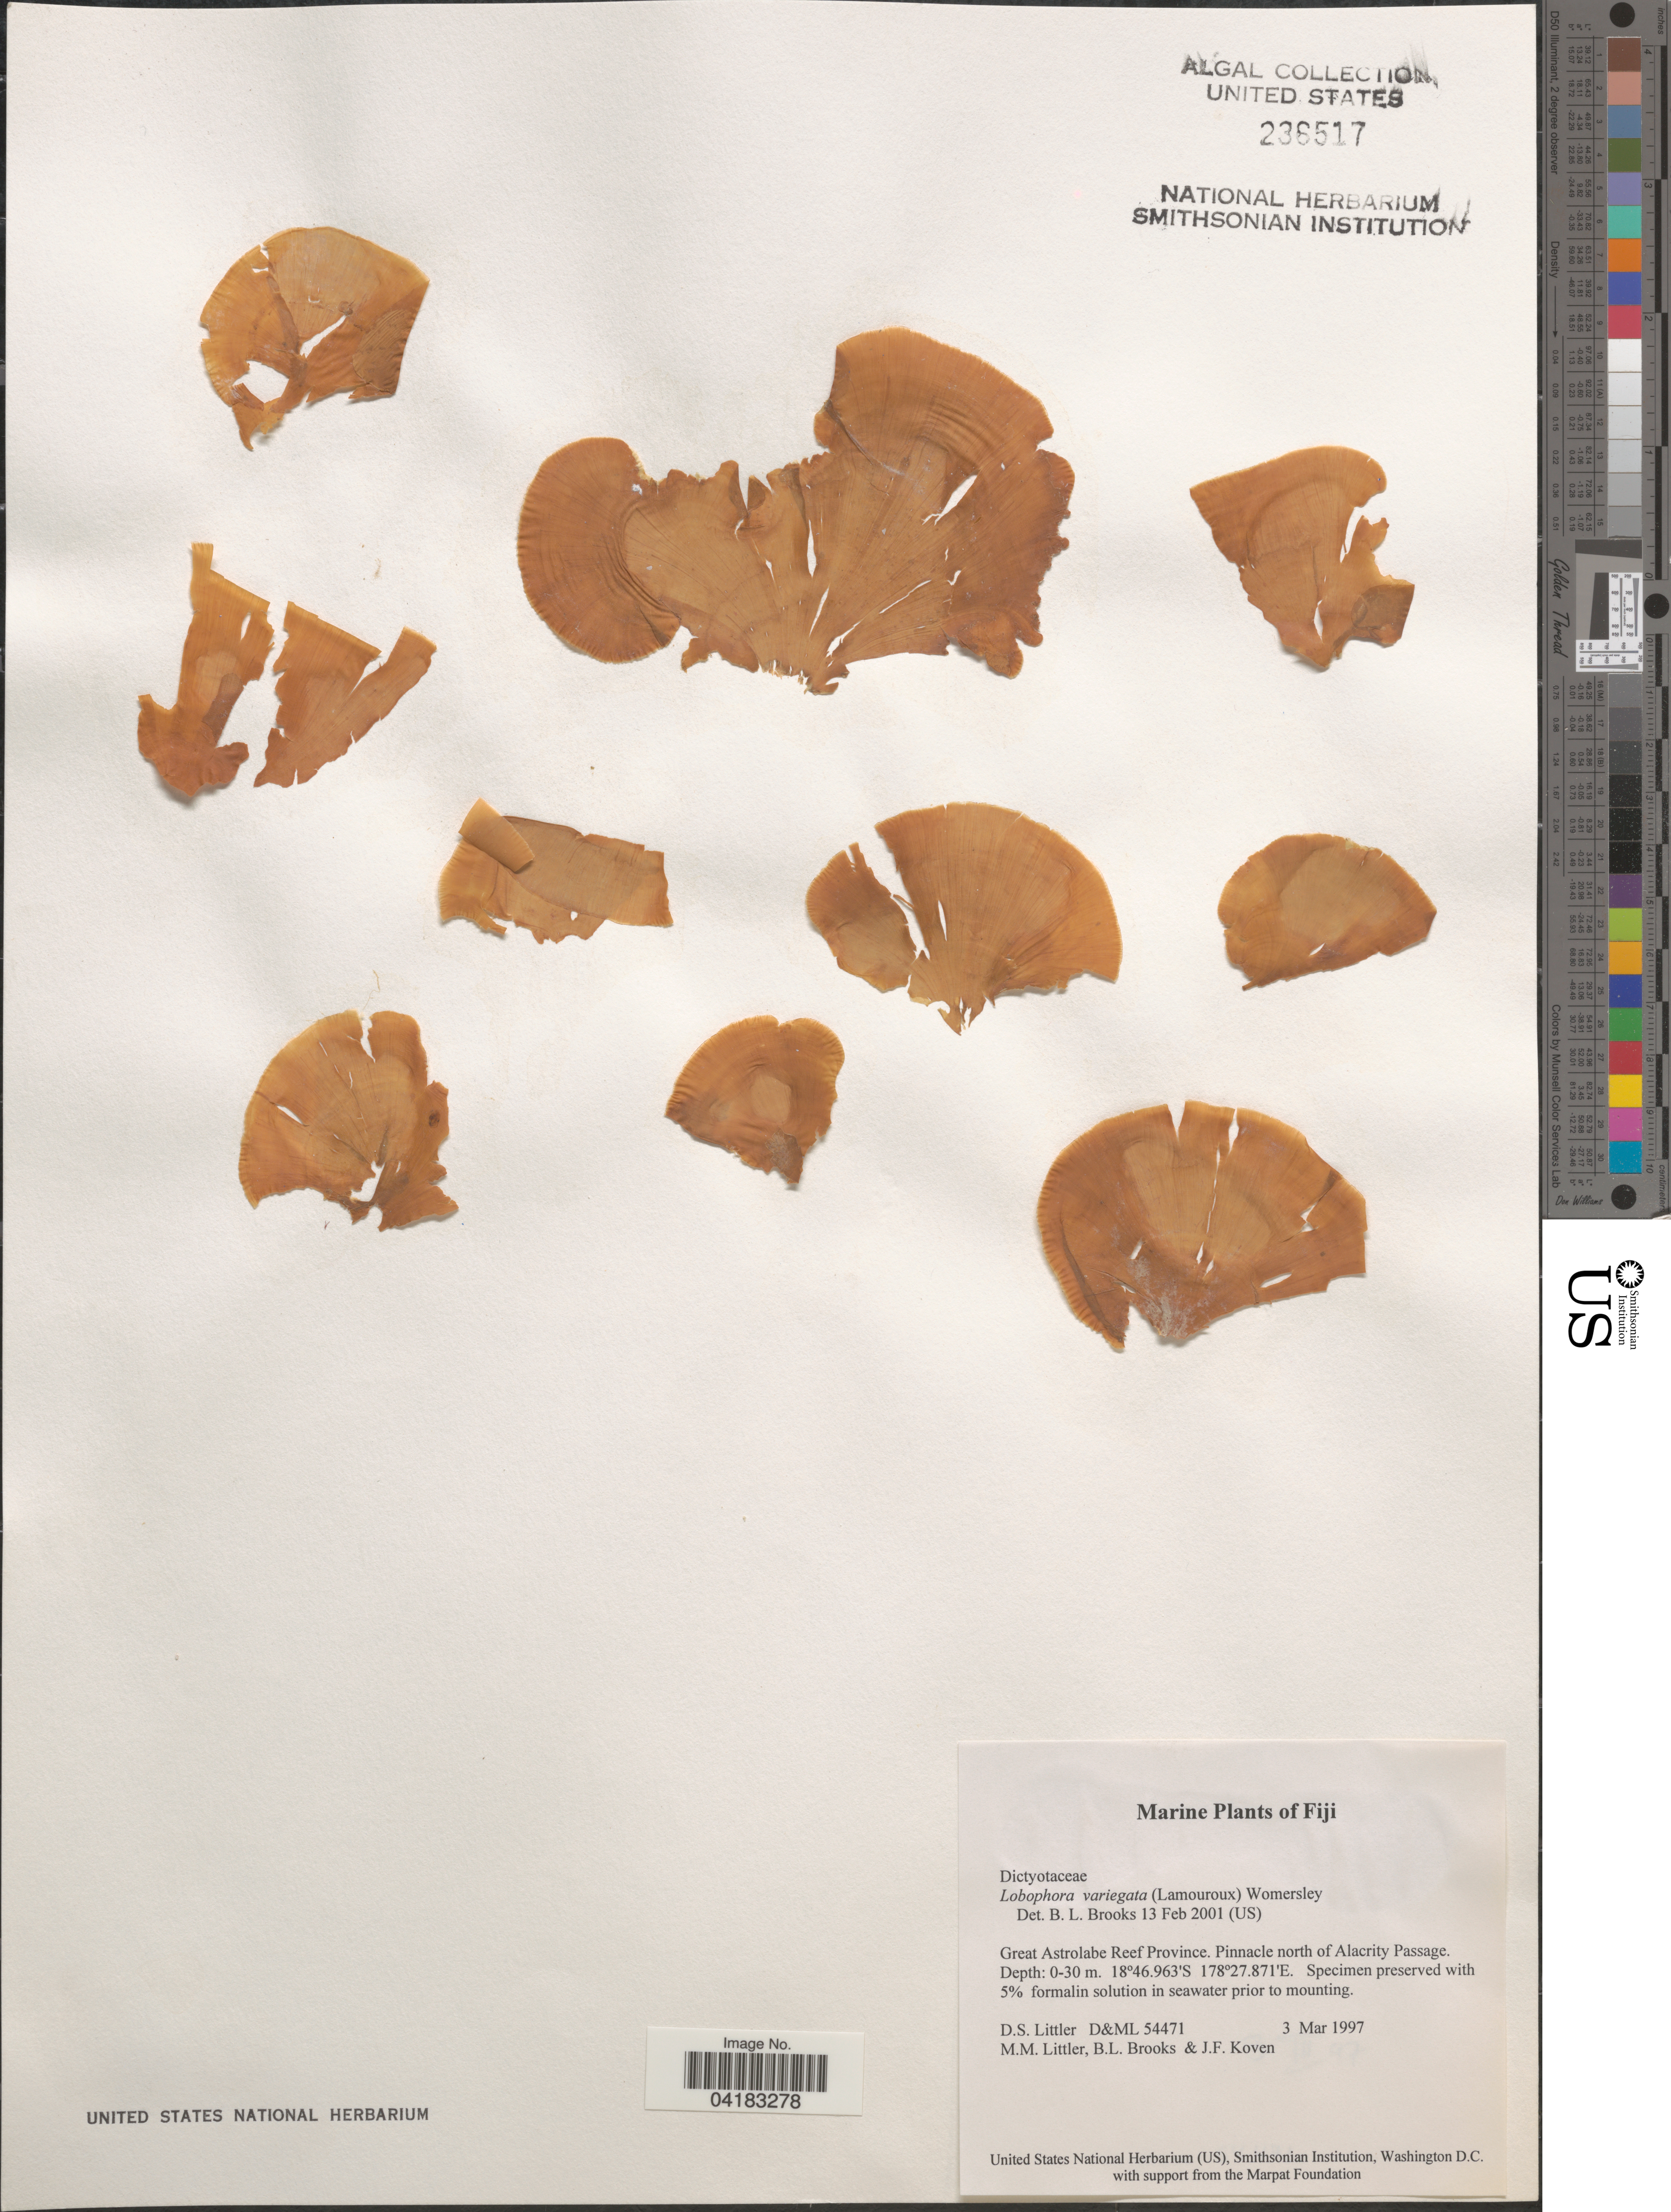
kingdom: Chromista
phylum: Ochrophyta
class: Phaeophyceae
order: Dictyotales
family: Dictyotaceae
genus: Lobophora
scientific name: Lobophora variegata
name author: (J.V.Lamouroux) Womersley & E.C. Oliveira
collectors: D. S. Littler, B. Brooks & J. Koven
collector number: D&ML54471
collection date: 1997-03-03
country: Fiji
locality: Great Astrolabe Reef Province. Pinnacle north of Alacrity Passage.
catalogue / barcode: US 236517